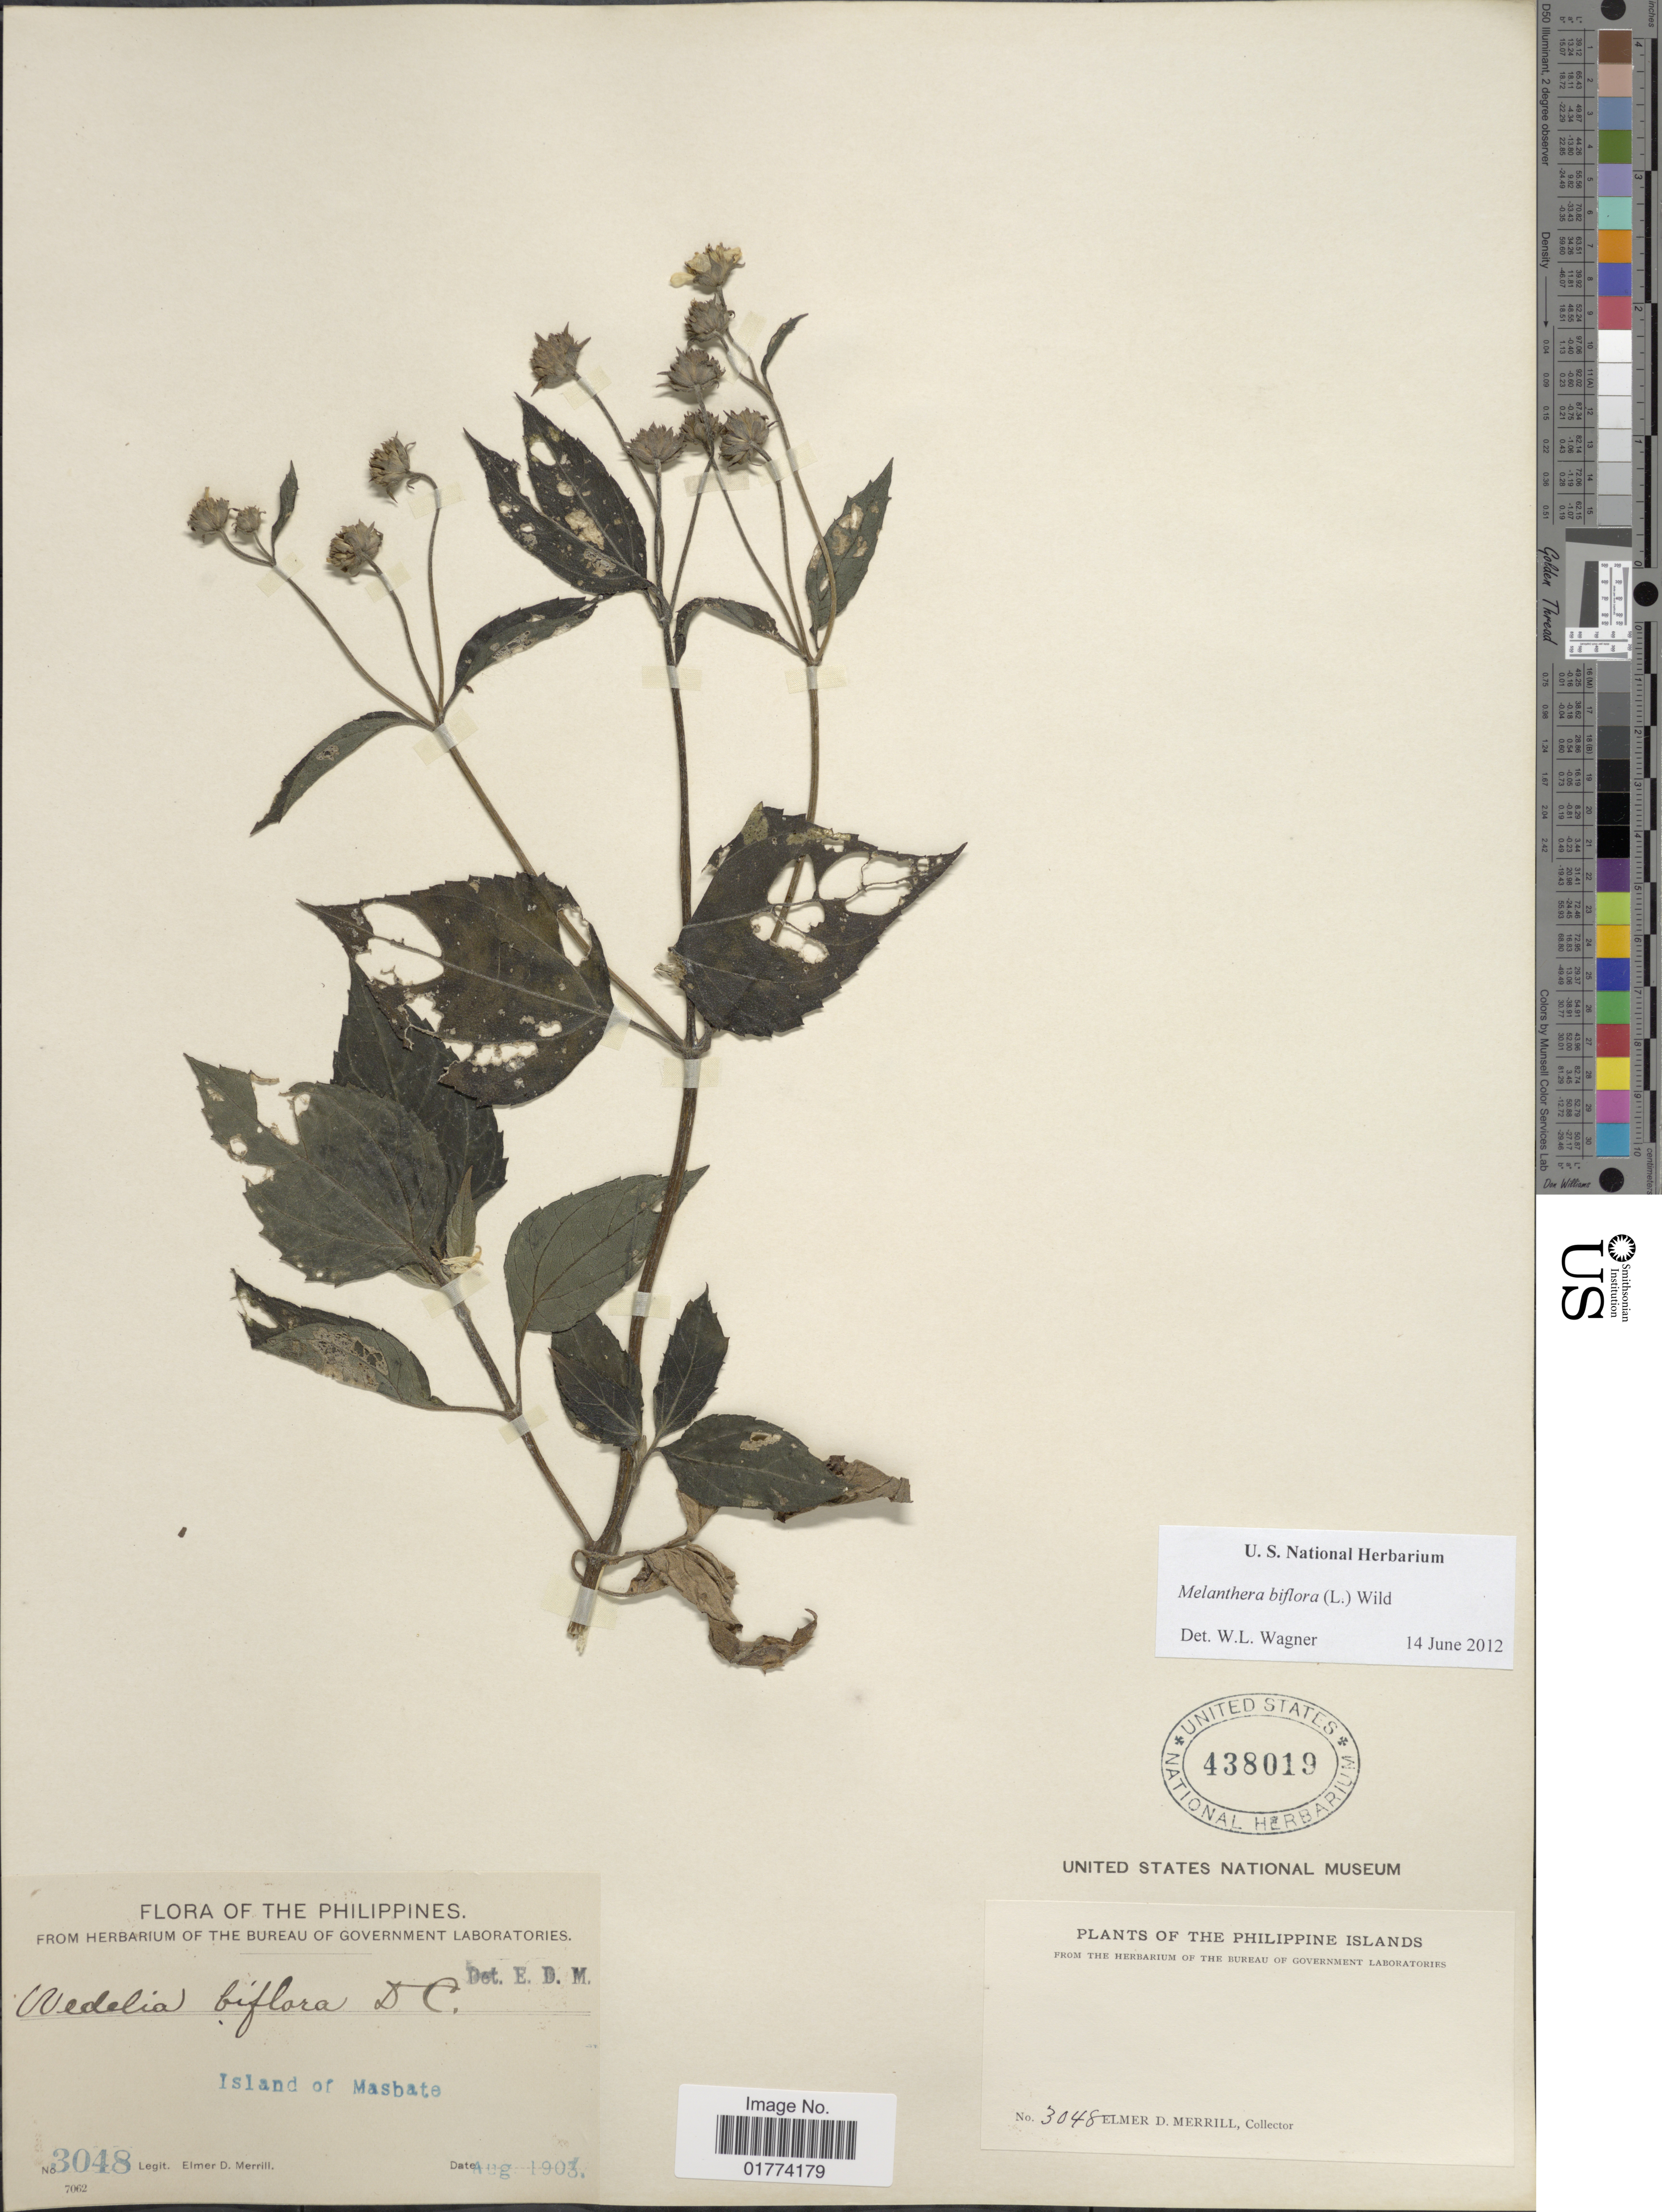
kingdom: Plantae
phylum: Tracheophyta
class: Magnoliopsida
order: Asterales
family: Asteraceae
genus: Wollastonia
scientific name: Wollastonia biflora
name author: (L.) DC.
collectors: E. D. Merrill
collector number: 3048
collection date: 1903-08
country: Philippines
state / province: Bicol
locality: Island of Masbate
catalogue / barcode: US 438019